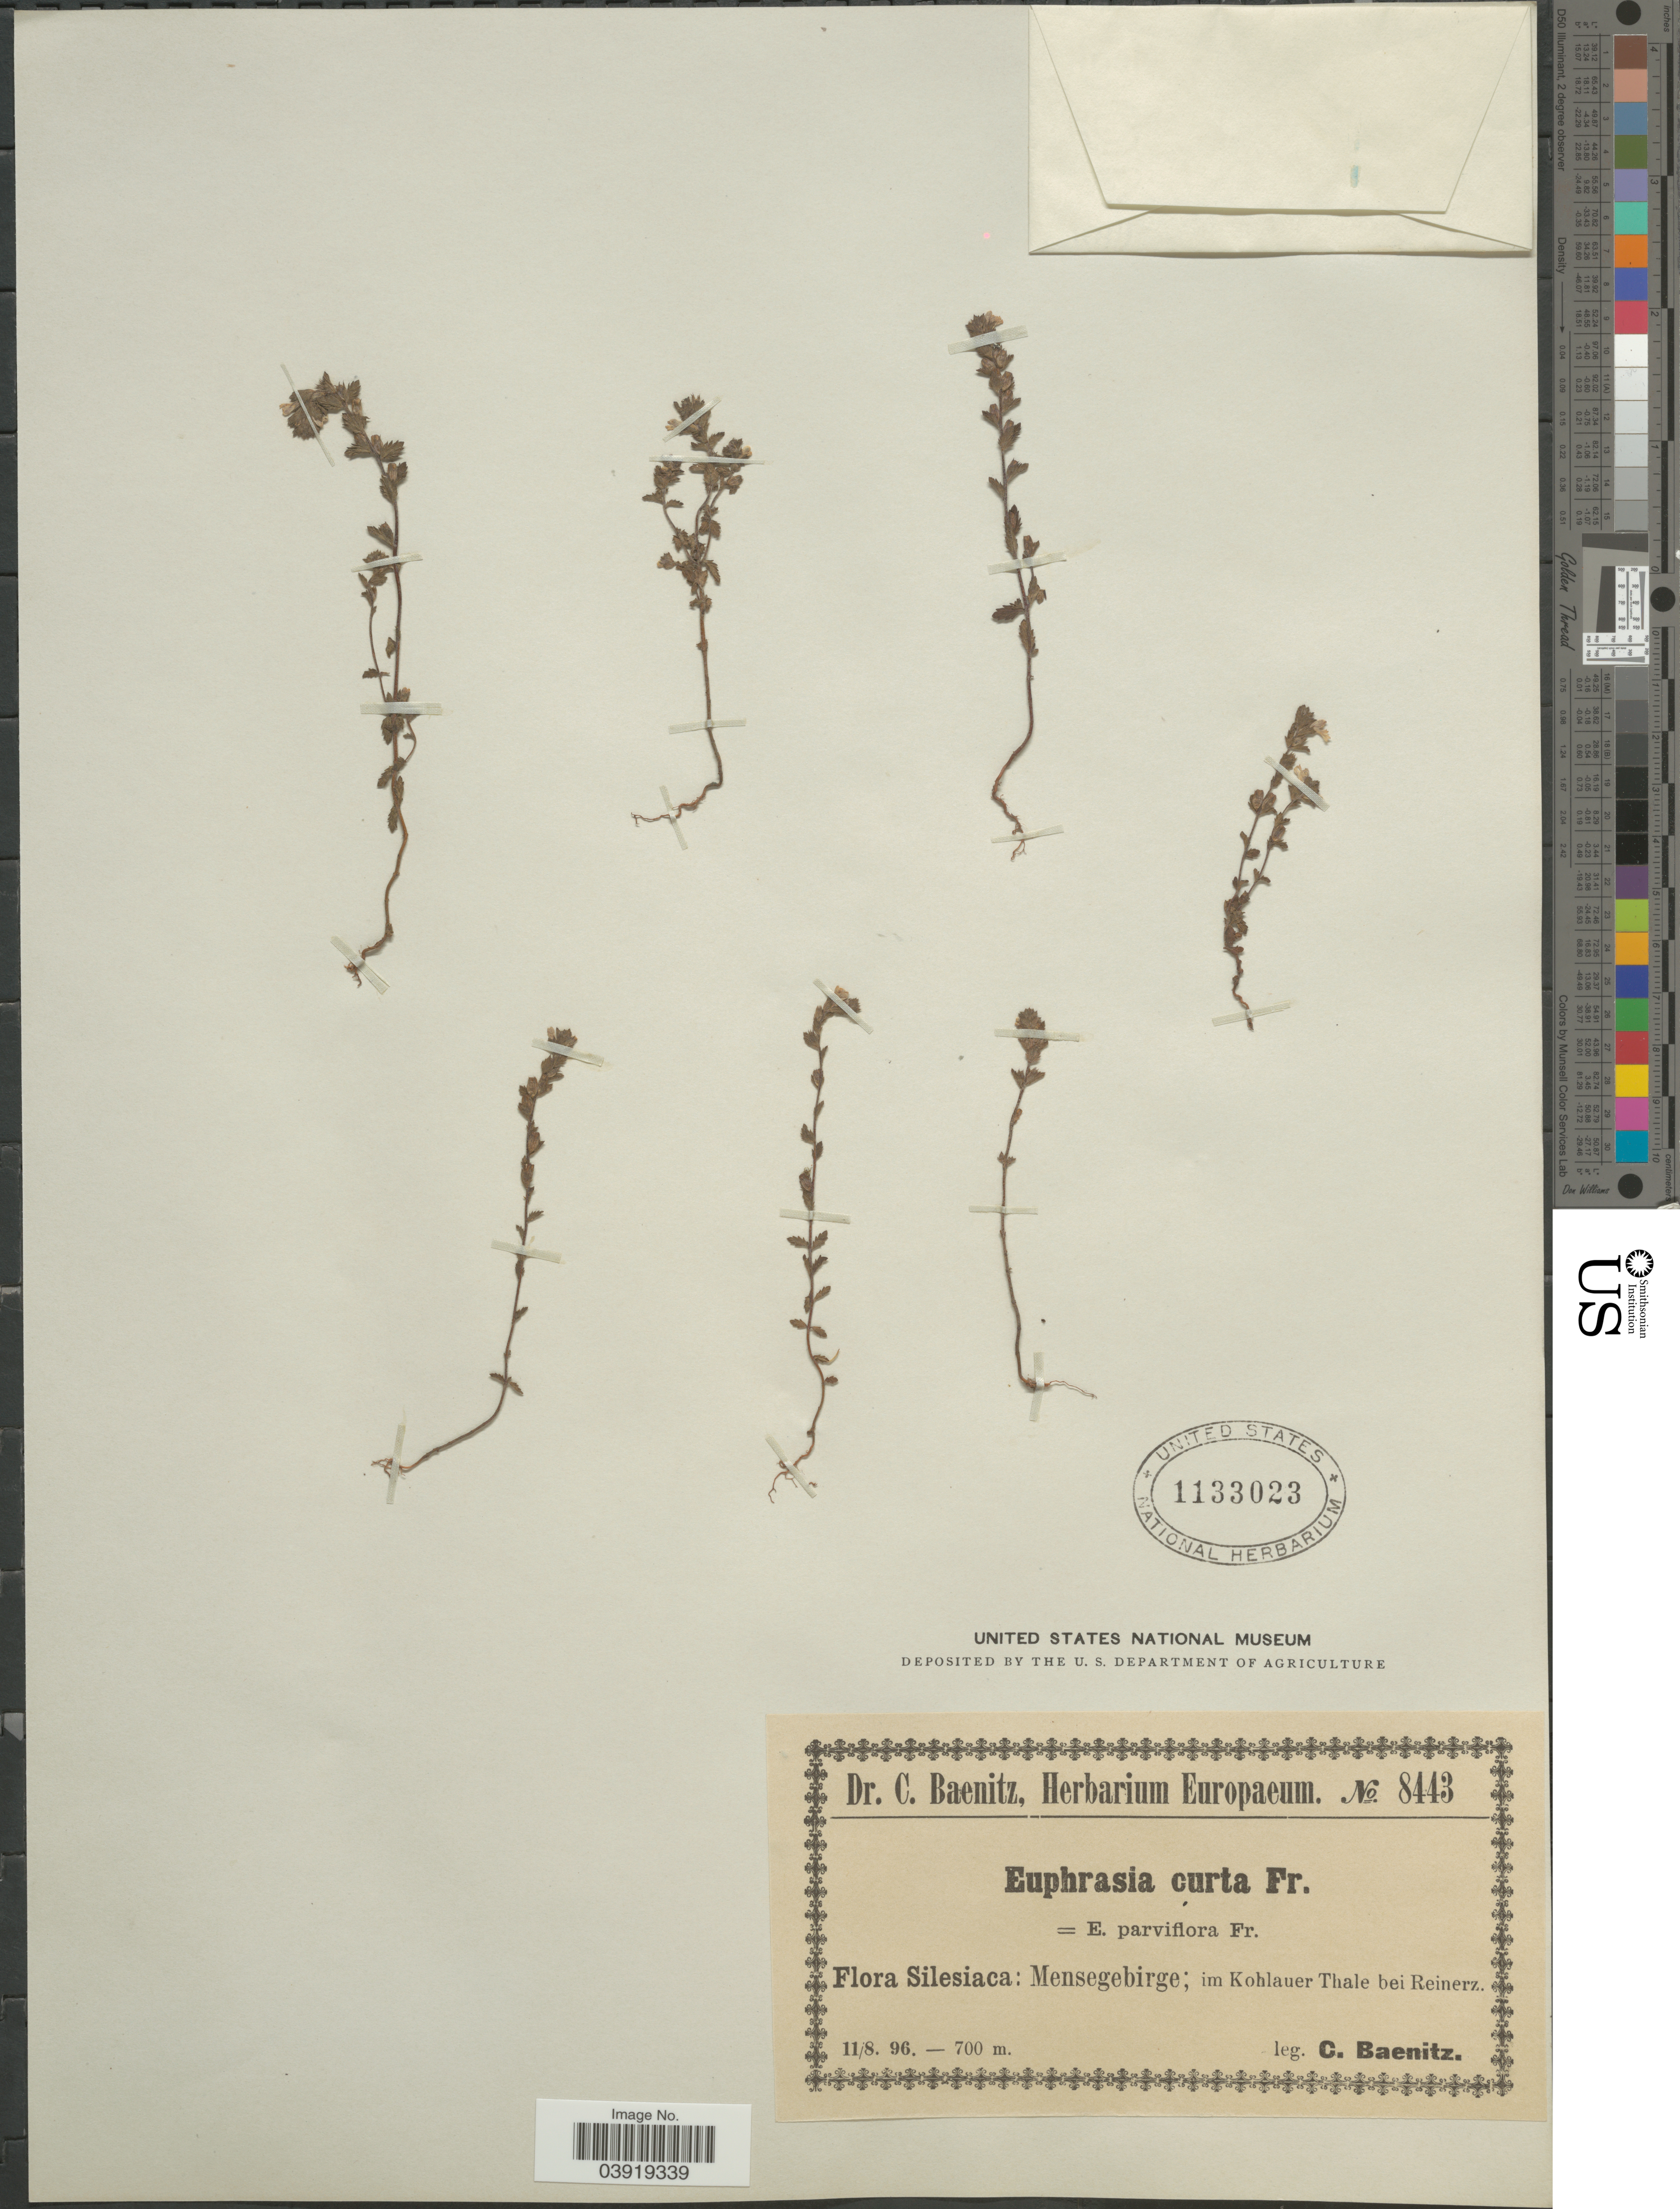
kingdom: Plantae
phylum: Tracheophyta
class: Magnoliopsida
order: Lamiales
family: Orobanchaceae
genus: Euphrasia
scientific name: Euphrasia curta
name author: (Fr.) Wettst.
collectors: C. G. Baenitz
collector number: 8443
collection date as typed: Transcribed d/m/y: 11/8/96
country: Poland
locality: Silesiaca: Mensegebirge; im Kohlauer Thale bei Reinerz.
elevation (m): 700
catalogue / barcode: US 1133023